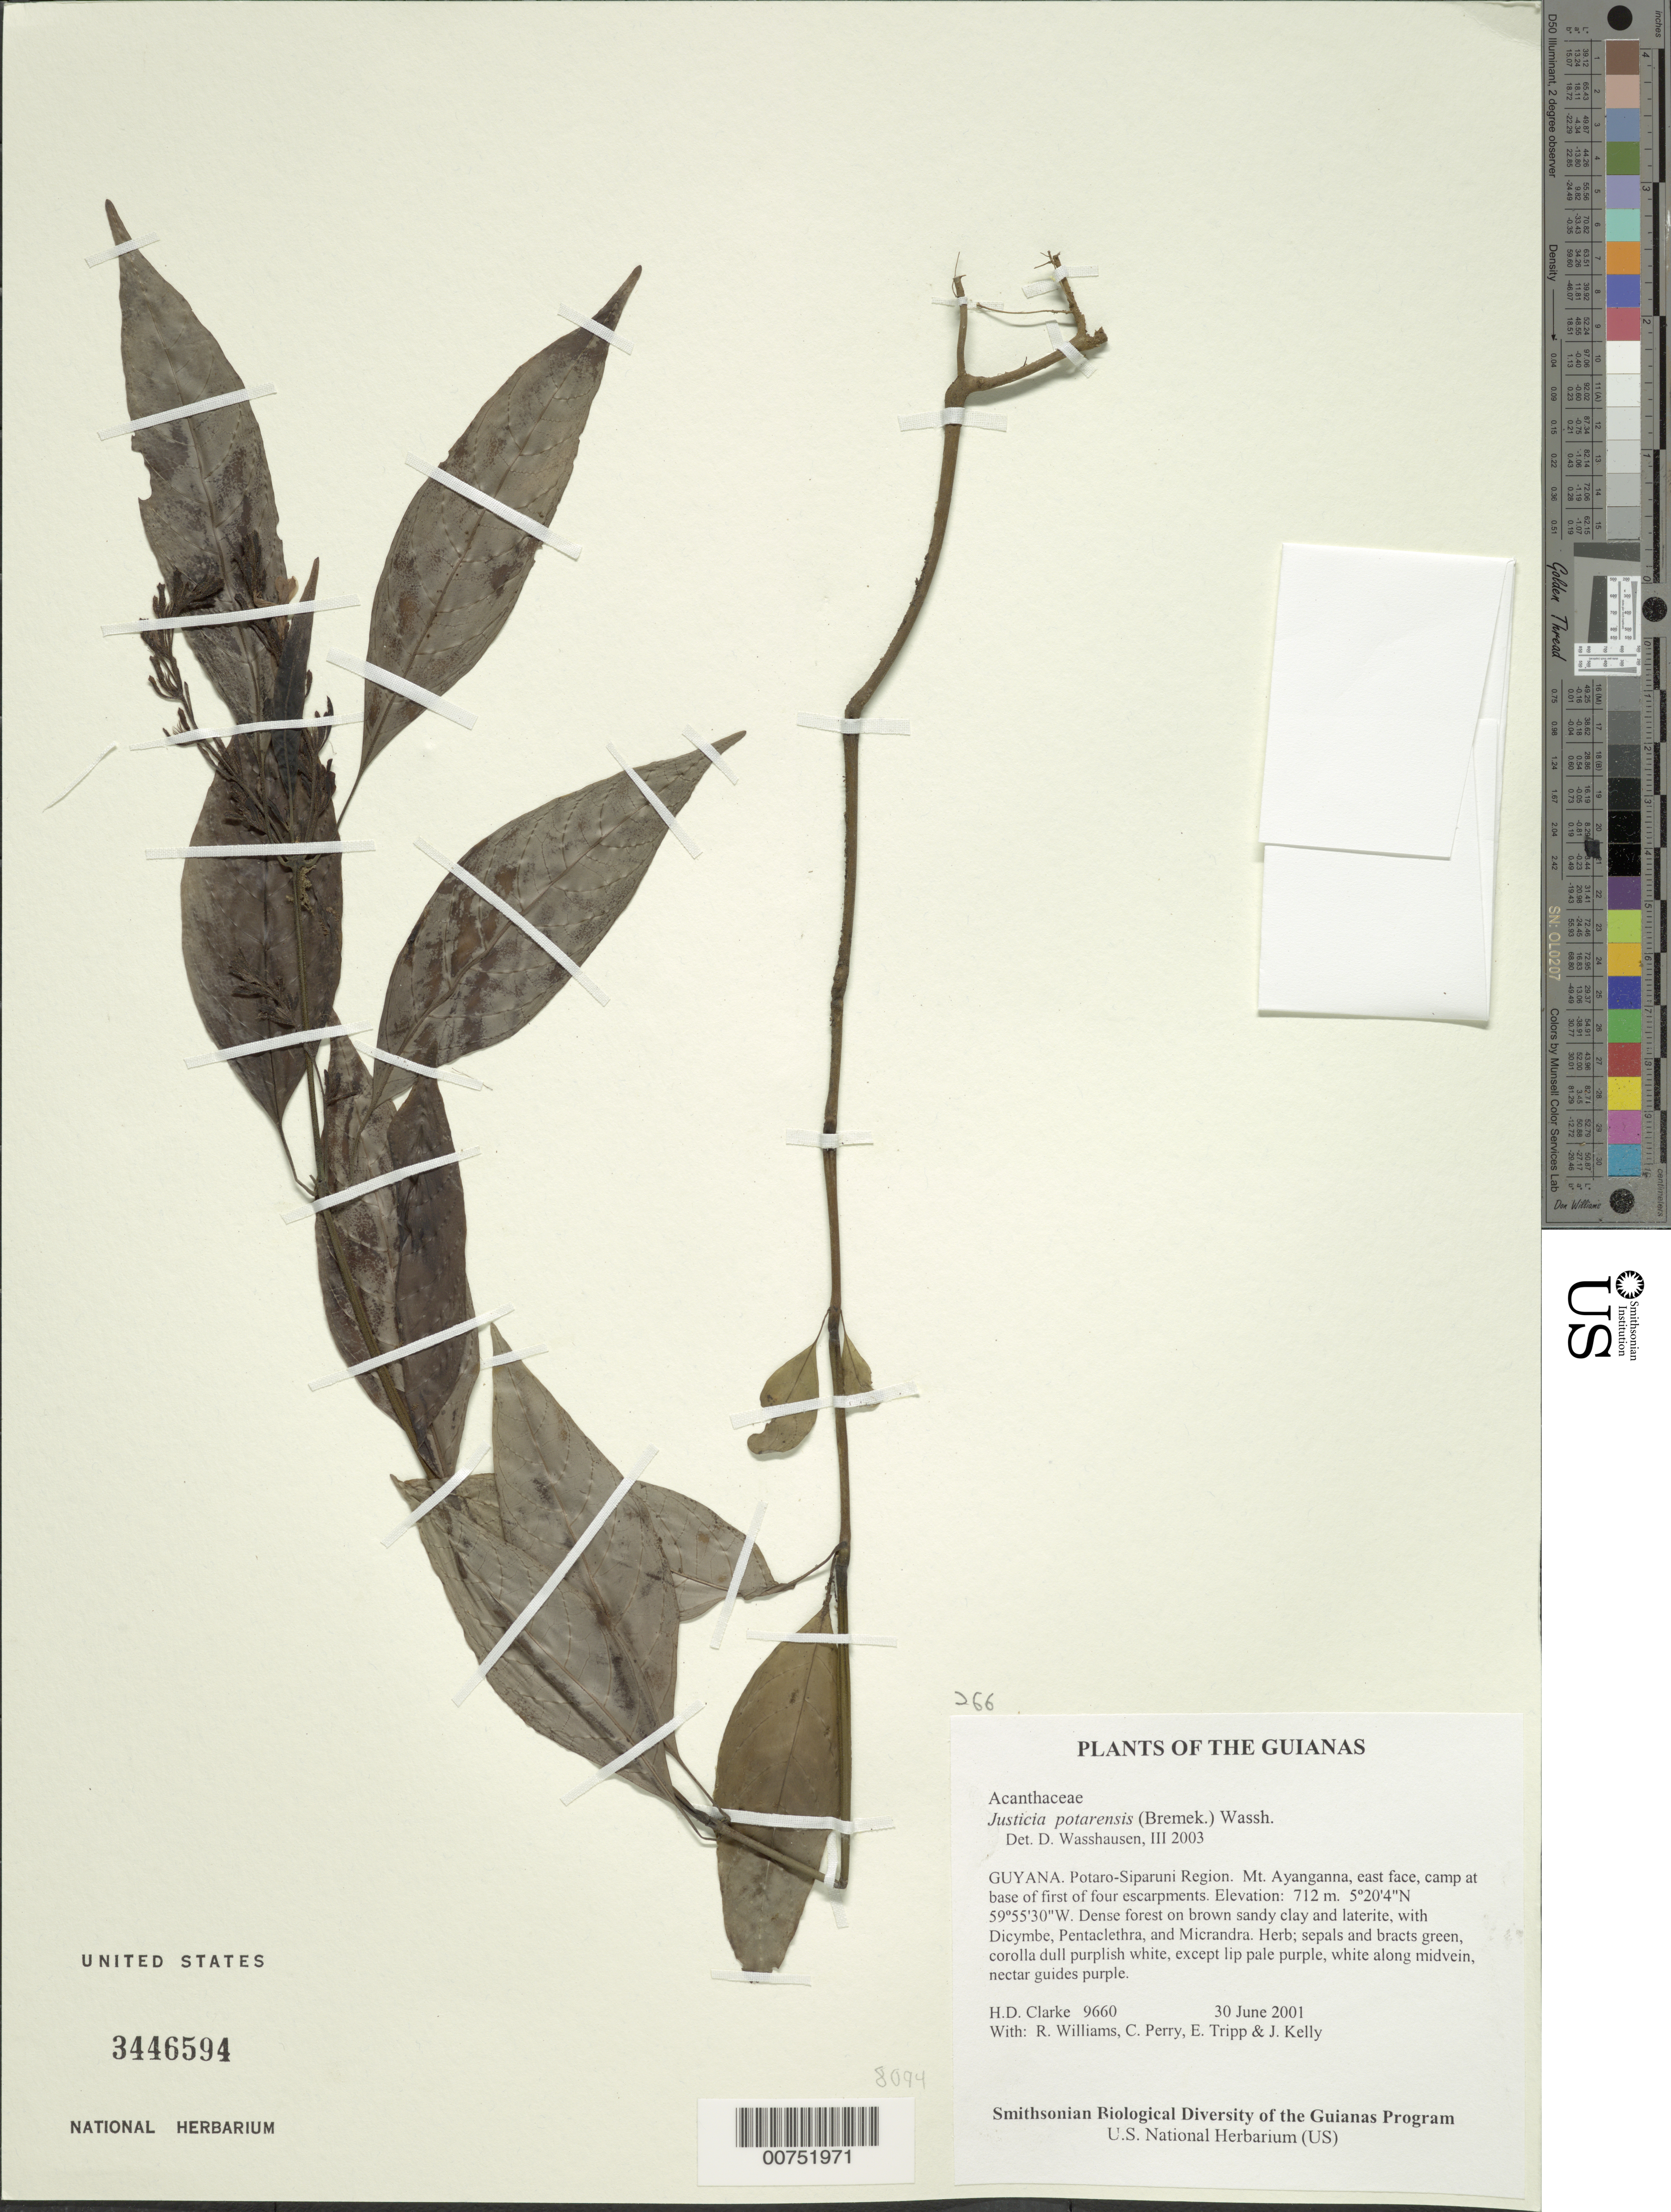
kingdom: Plantae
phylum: Tracheophyta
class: Magnoliopsida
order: Lamiales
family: Acanthaceae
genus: Justicia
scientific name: Justicia potarensis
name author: (Bremek.) Wassh.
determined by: Wasshausen, Dieter C., (BOT), Smithsonian Institution - National Museum of Natural History (UNITED STATES)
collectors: H. D. Clarke, R. Williams, C. Perry, E. Tripp & J. Kelly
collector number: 9660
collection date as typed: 30 June 2001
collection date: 2001-06-30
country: Guyana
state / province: Potaro-Siparuni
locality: Mt. Ayanganna, east face, camp at base of first of four escarpments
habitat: Dense forest on brown sandy clay and laterite, with Dicymbe, Pentaclethra, and Micrandra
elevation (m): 712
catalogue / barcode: US 3446594